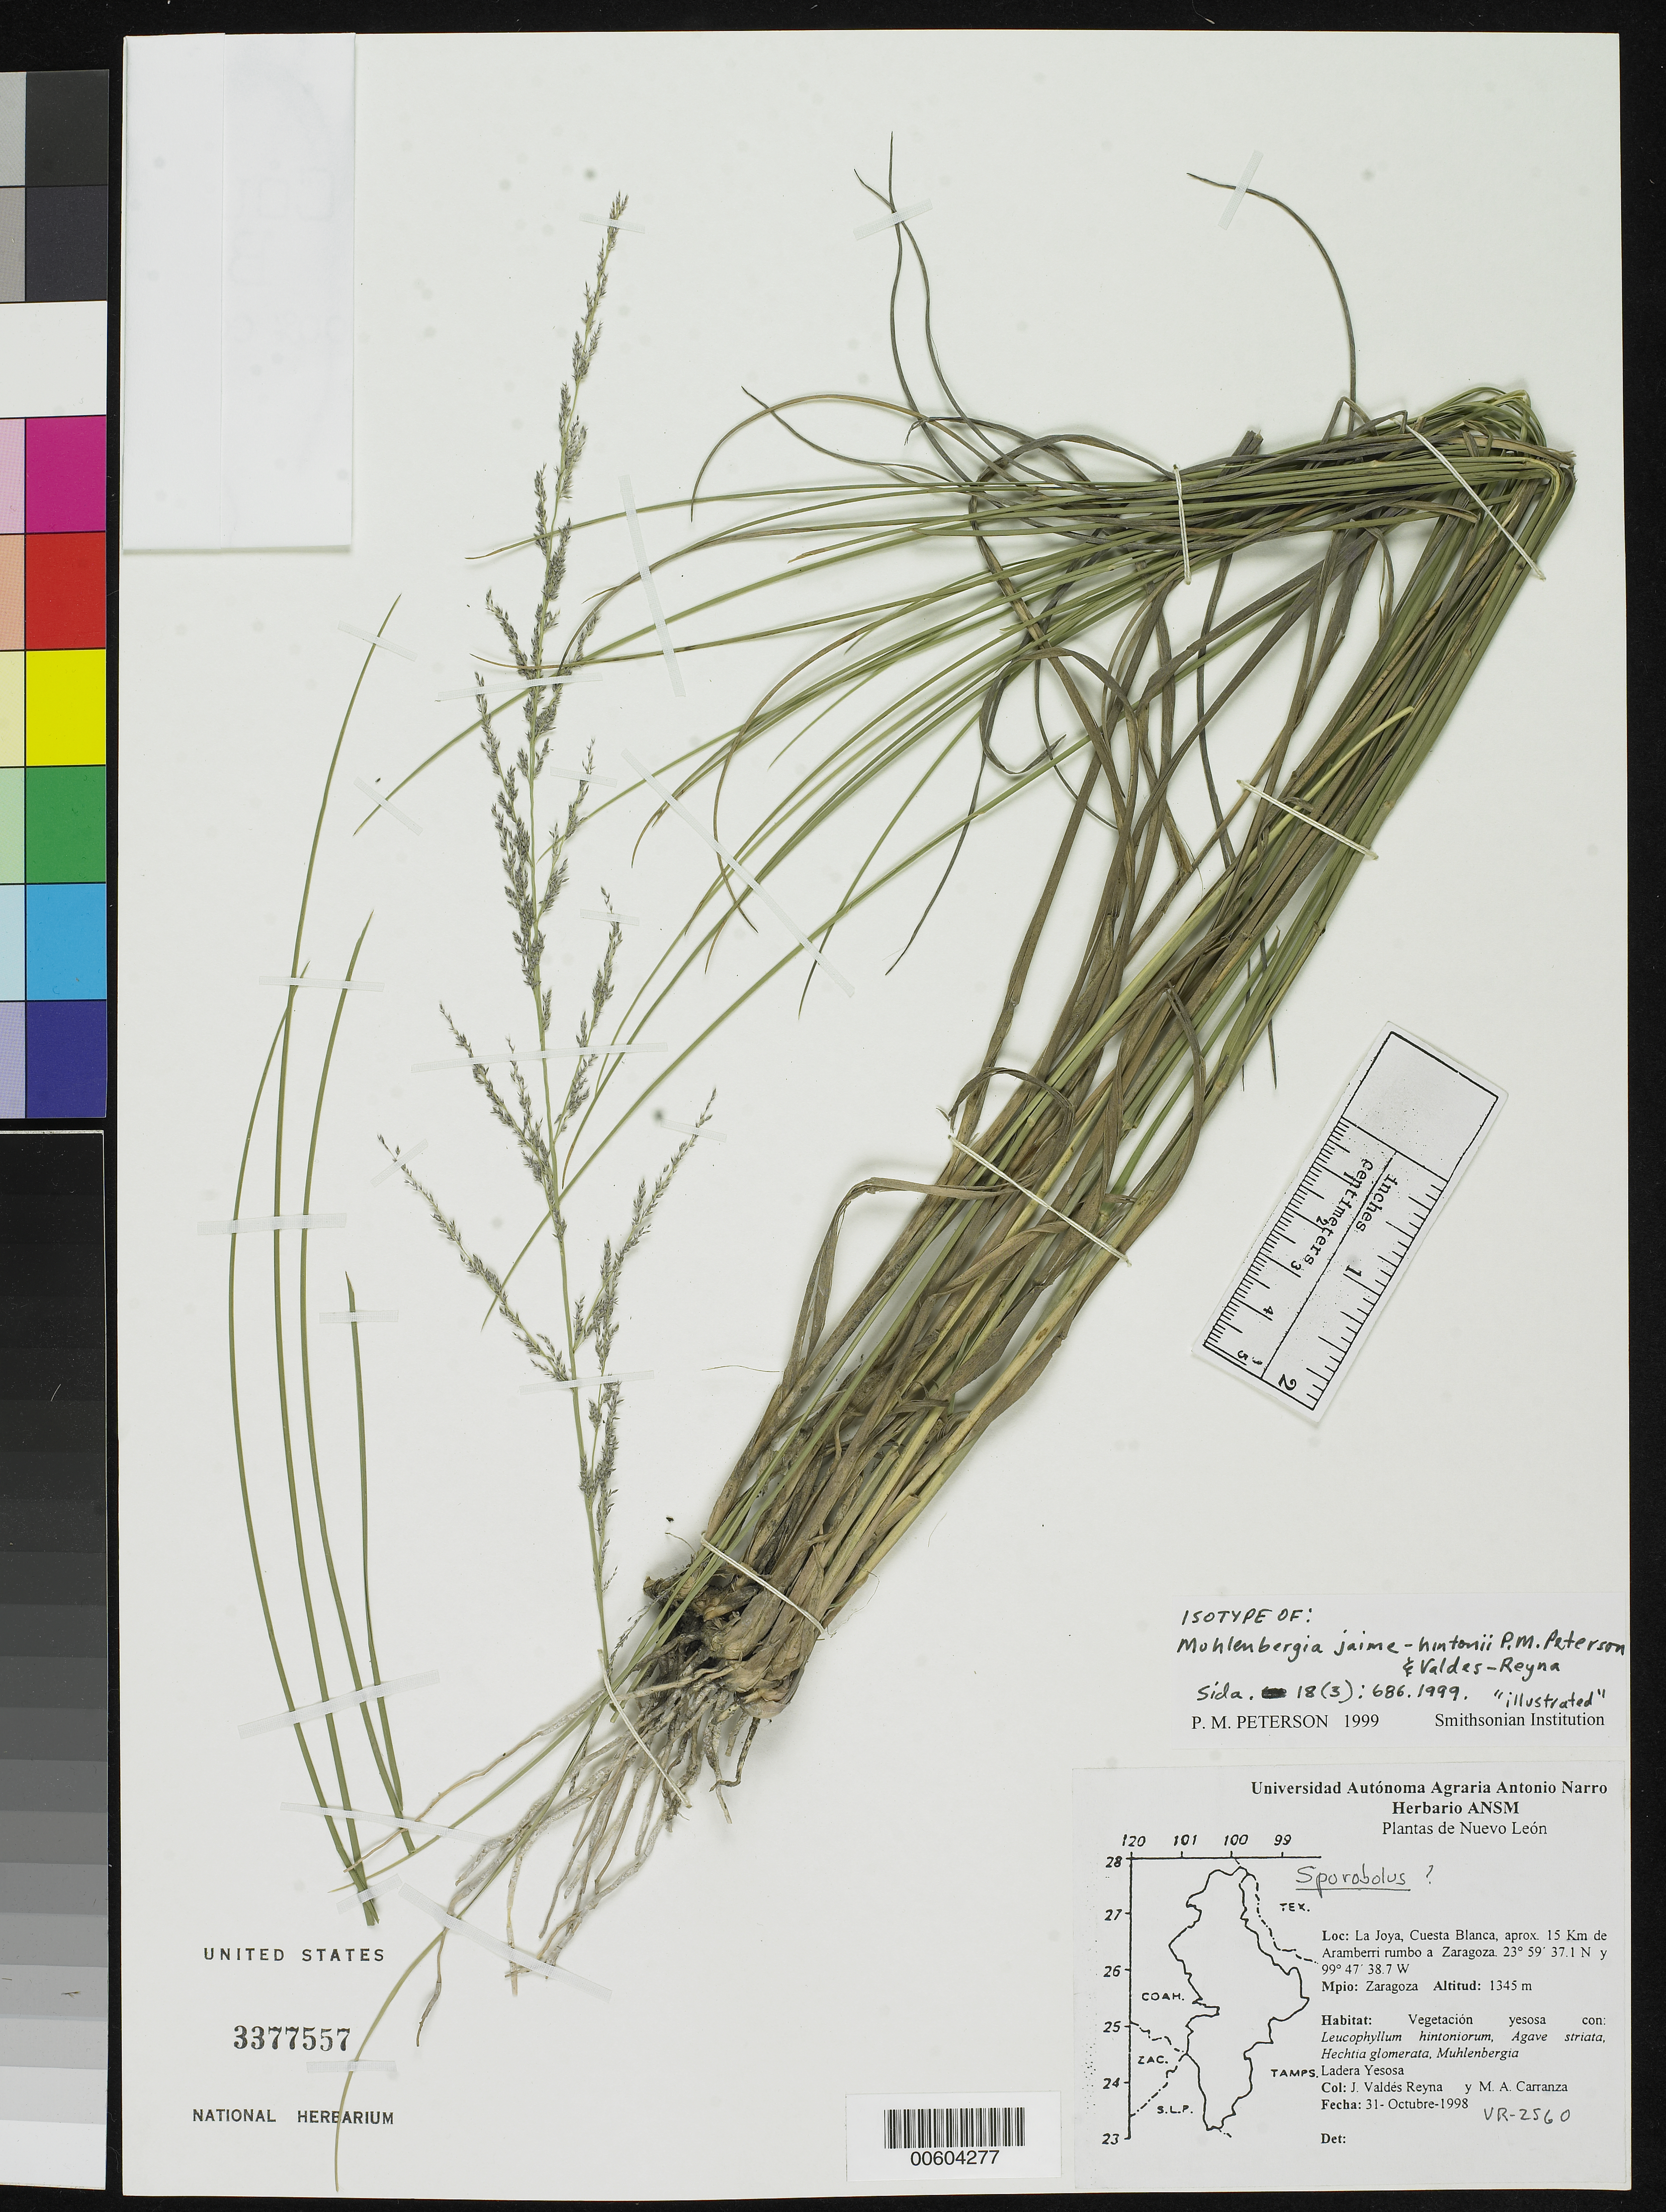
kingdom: Plantae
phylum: Tracheophyta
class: Liliopsida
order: Poales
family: Poaceae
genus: Muhlenbergia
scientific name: Muhlenbergia jaime-hintonii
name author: P.M. Peterson & Valdés-Reyna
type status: Isotype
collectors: J. Valdés-Reyna & M. Carranza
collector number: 2560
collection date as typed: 31 Oct 1998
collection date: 1998-10-31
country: Mexico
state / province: Nuevo Leon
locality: La Joya, Cuesta Blanca, ca. 15 km de Aramberri Rumba a Zaragoza.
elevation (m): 1345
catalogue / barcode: US 3377557